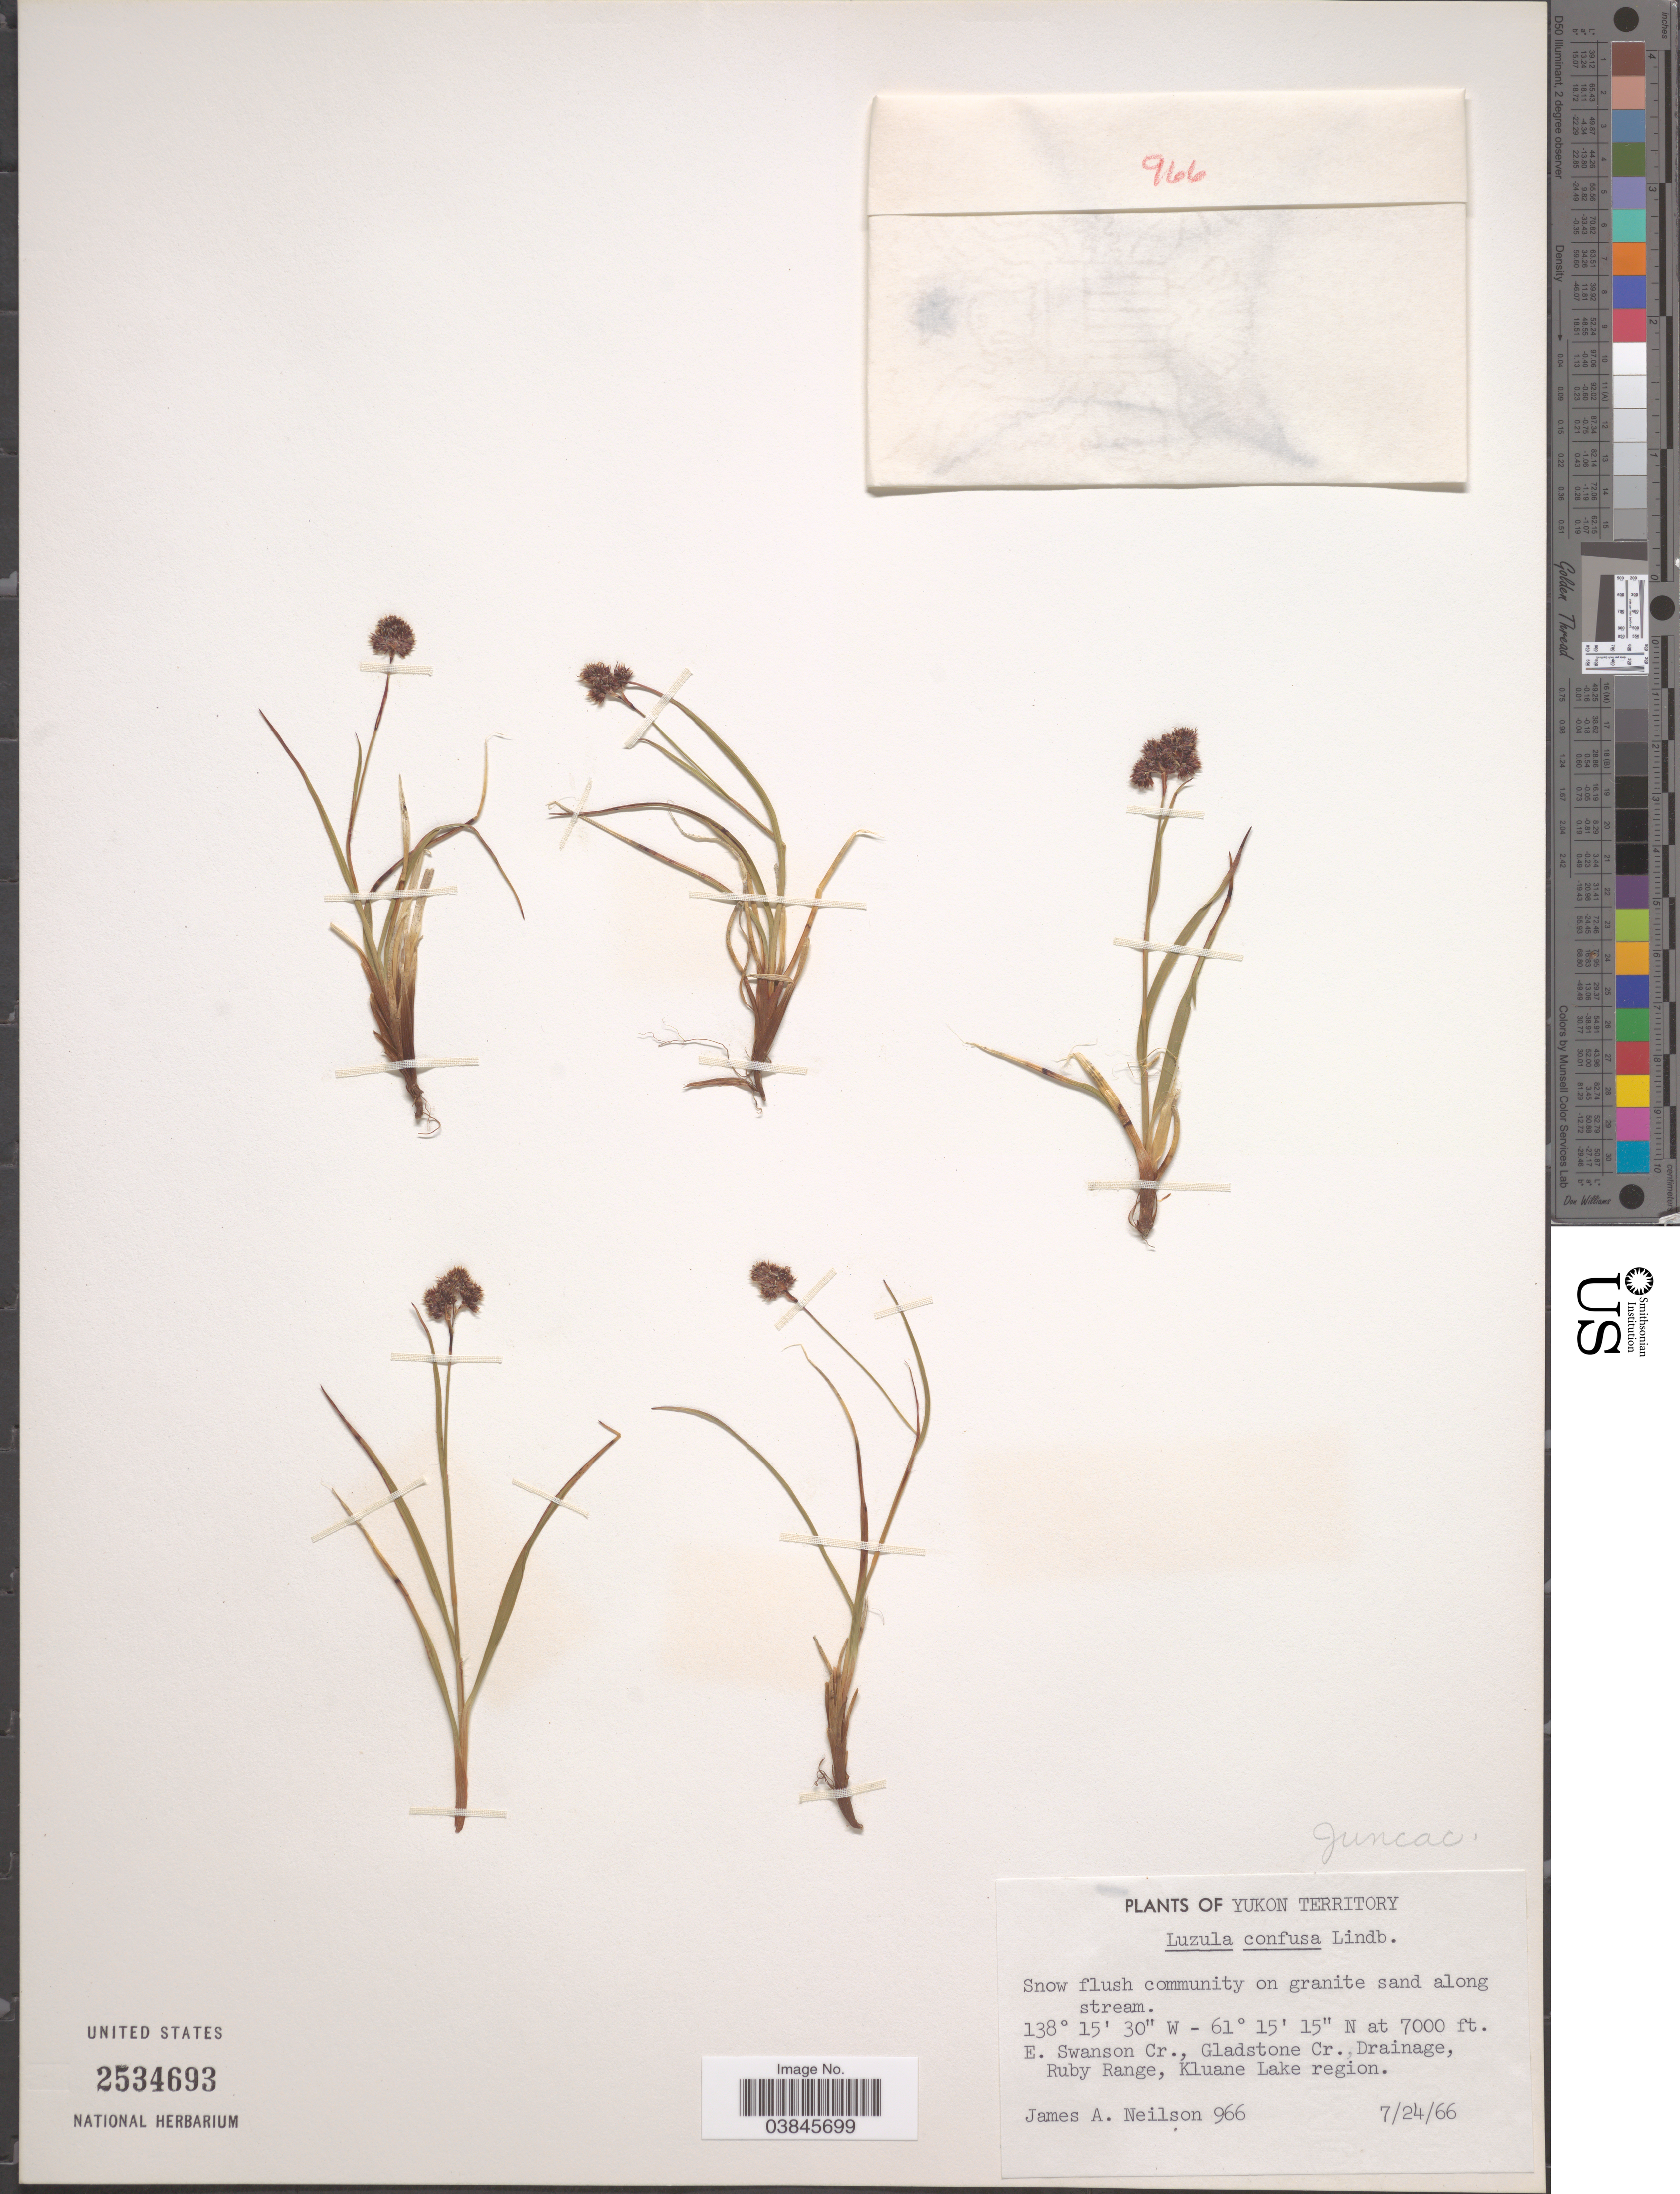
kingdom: Plantae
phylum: Tracheophyta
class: Liliopsida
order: Poales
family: Juncaceae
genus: Luzula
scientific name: Luzula confusa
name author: Lindeb.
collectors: J. Neilson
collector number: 966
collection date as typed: Transcribed d/m/y: 24/7/66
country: Canada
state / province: Yukon Territory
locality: E. Swanson Cr., Gladstone Cr., Drainage, Ruby Range, Kluane Lake region.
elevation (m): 2134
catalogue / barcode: US 2534693